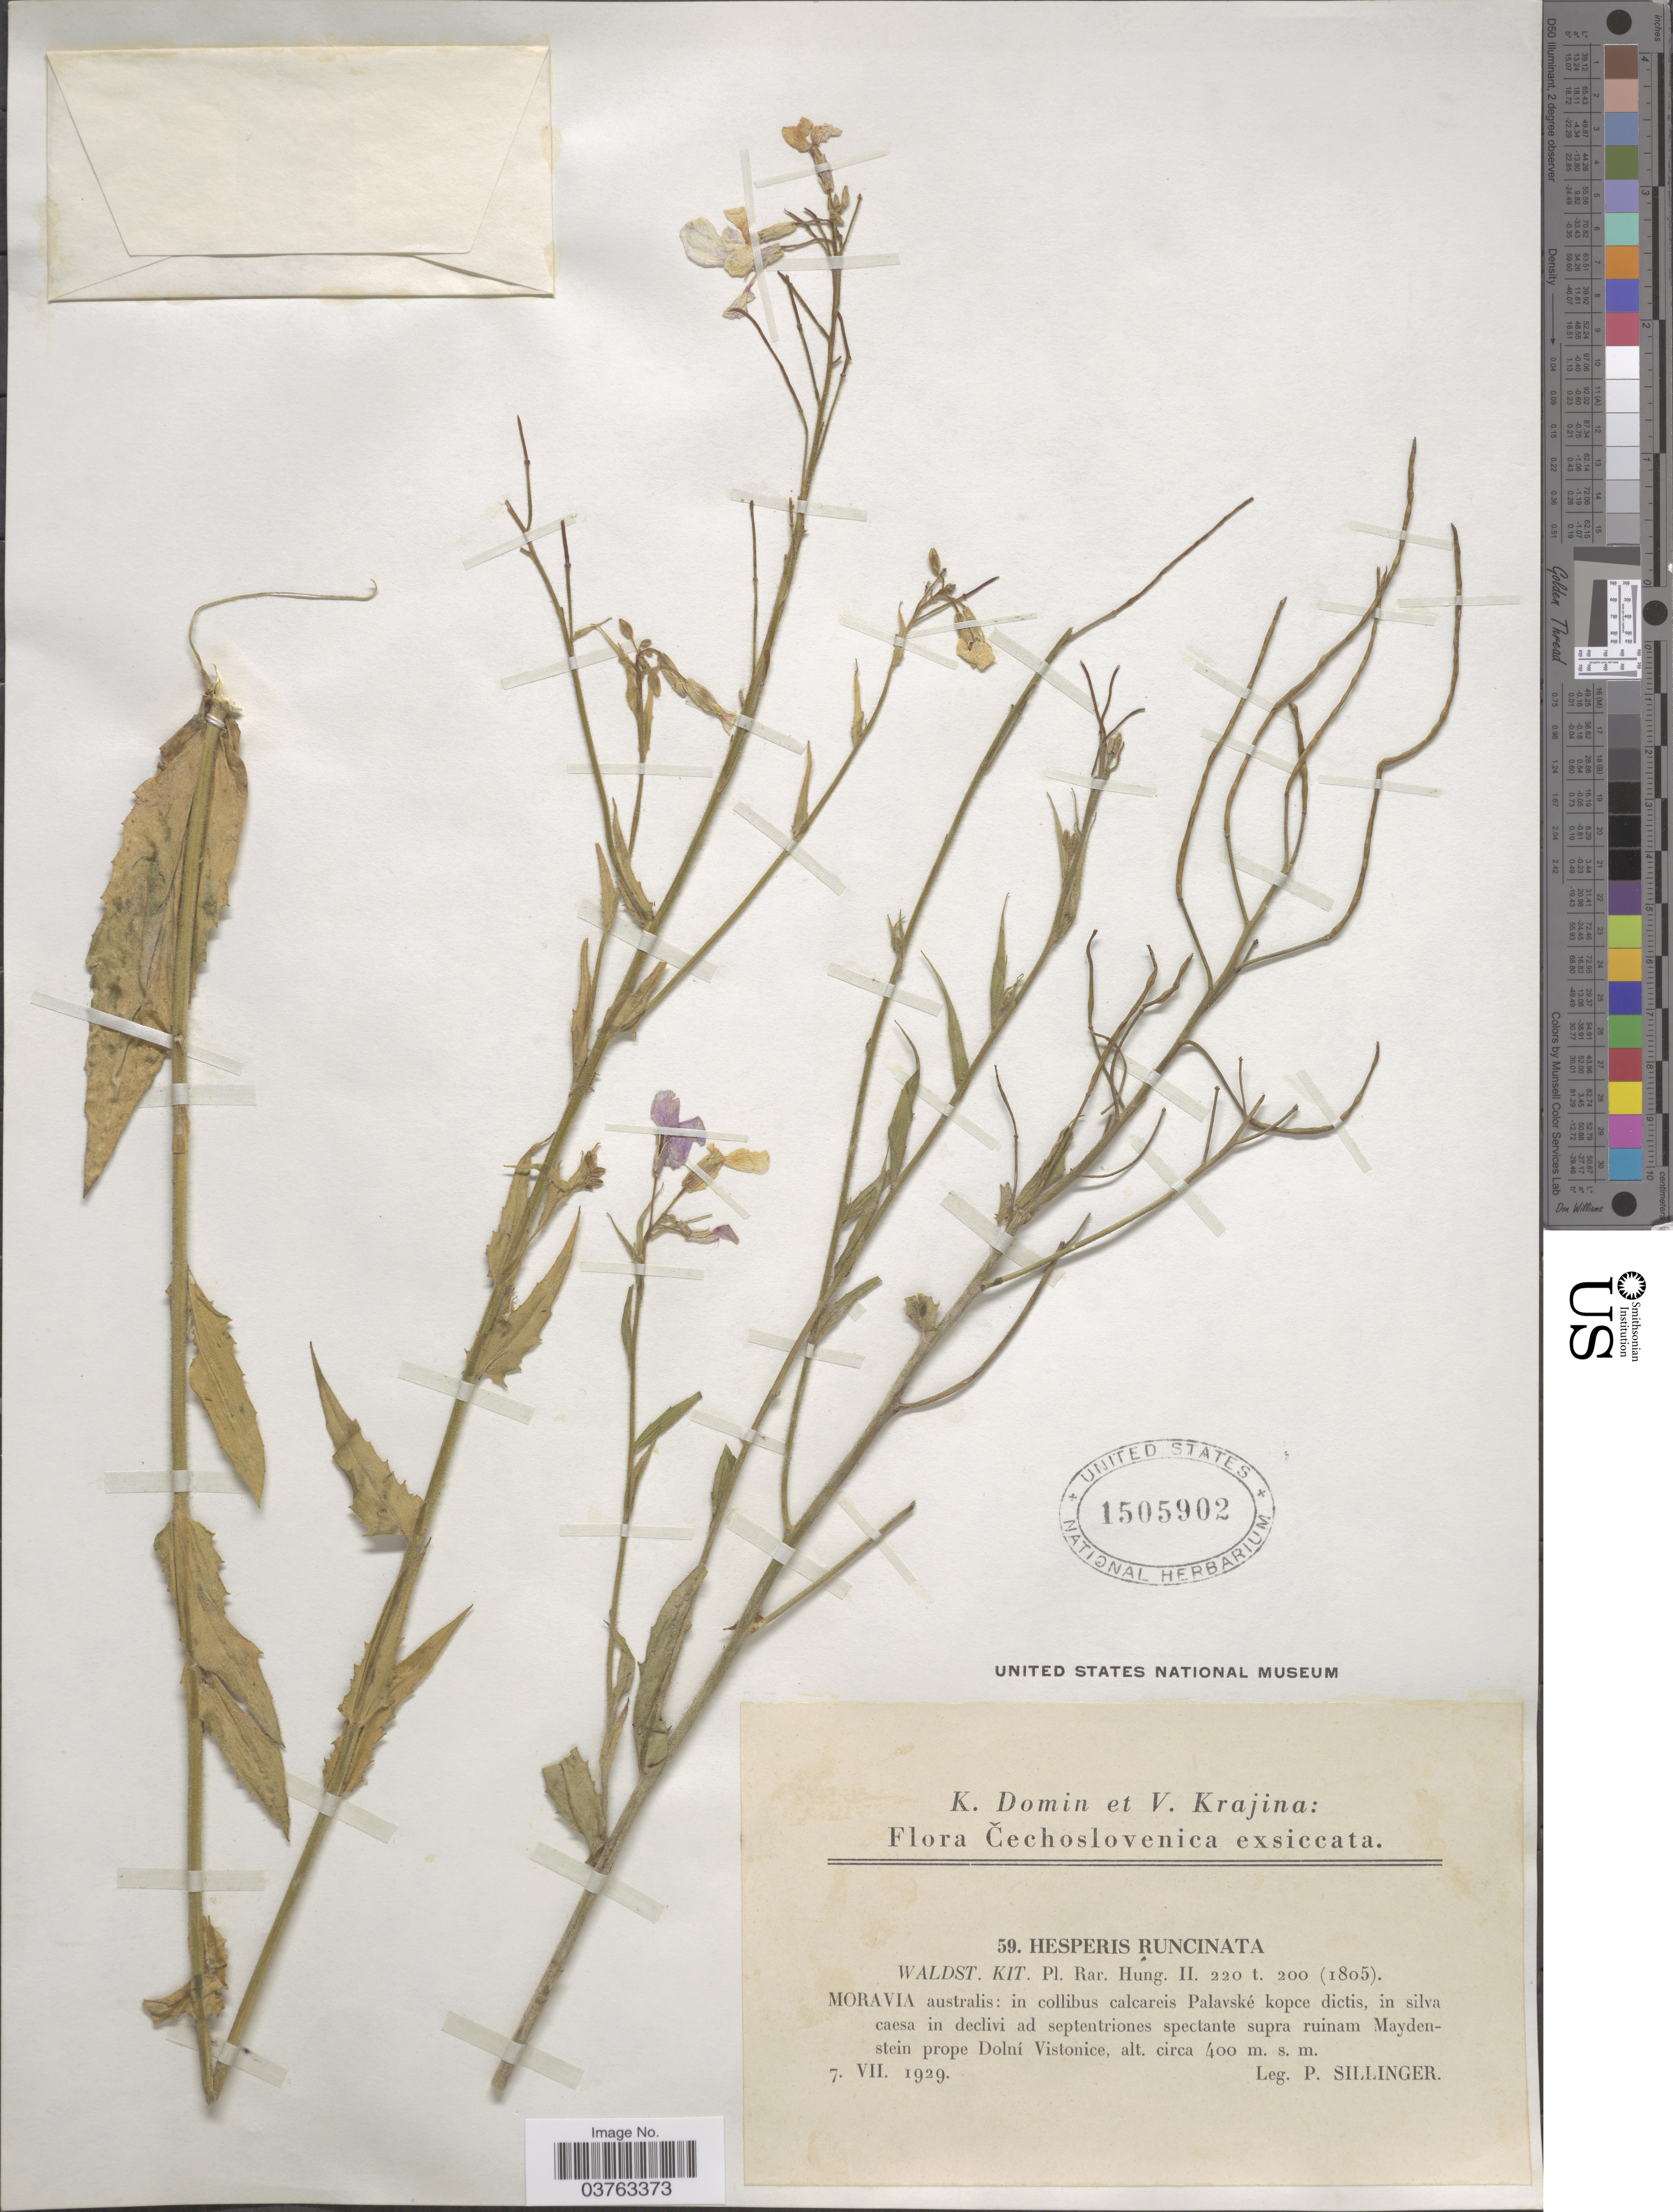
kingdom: Plantae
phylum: Tracheophyta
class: Magnoliopsida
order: Brassicales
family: Brassicaceae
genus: Hesperis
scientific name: Hesperis runcinata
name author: Waldst. & Degen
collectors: P. Sillinger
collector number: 59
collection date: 1929-07-07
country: Czechia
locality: Čechoslovenica. Moravia australis: in collibus calcareis Palavské kopce dictis, in silva caesa in declivi ad septentriones spectante supra ruinam Maydenstein prope Dolní Vistonice.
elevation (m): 400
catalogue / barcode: US 1505902